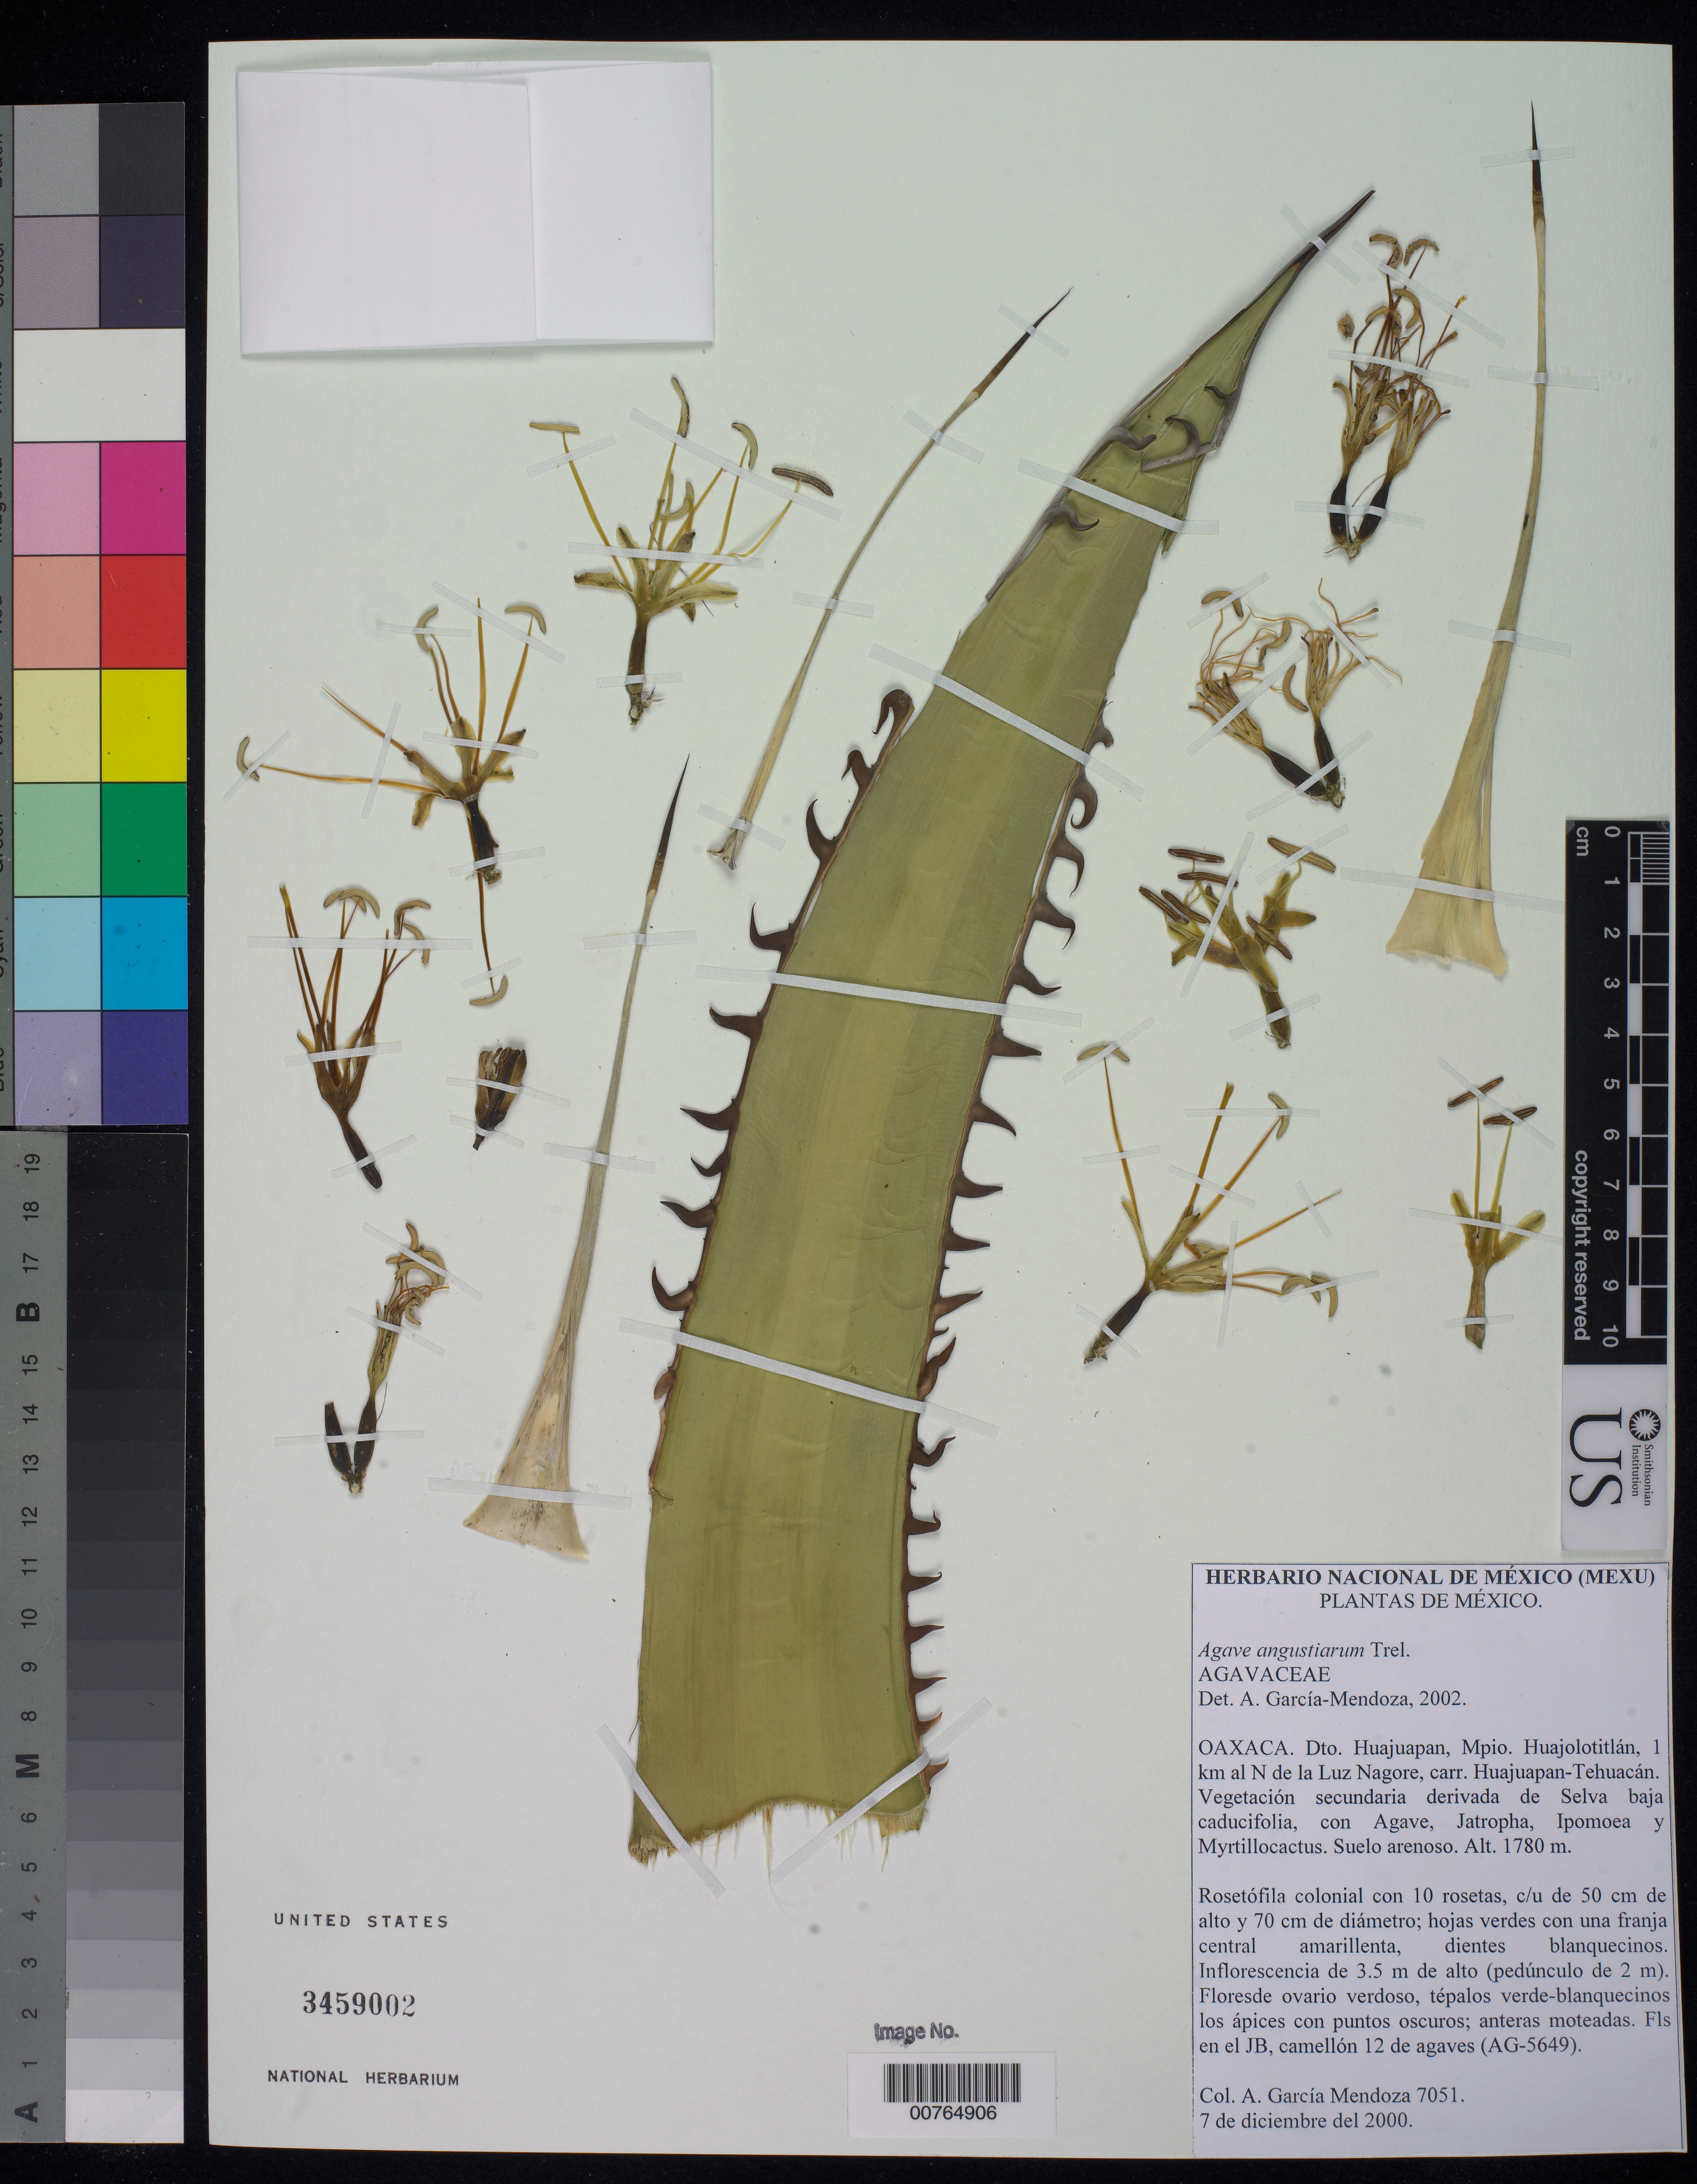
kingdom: Plantae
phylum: Tracheophyta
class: Liliopsida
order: Asparagales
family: Asparagaceae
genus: Agave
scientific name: Agave angustiarum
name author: Trel.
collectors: A. García-Mendoza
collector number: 7051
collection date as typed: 07 Dec 2000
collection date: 2000-12-07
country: Mexico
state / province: Oaxaca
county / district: Huajuapan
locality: Huajolotitlan, N of Luz Nagore,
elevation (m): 1780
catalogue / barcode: US 3459002